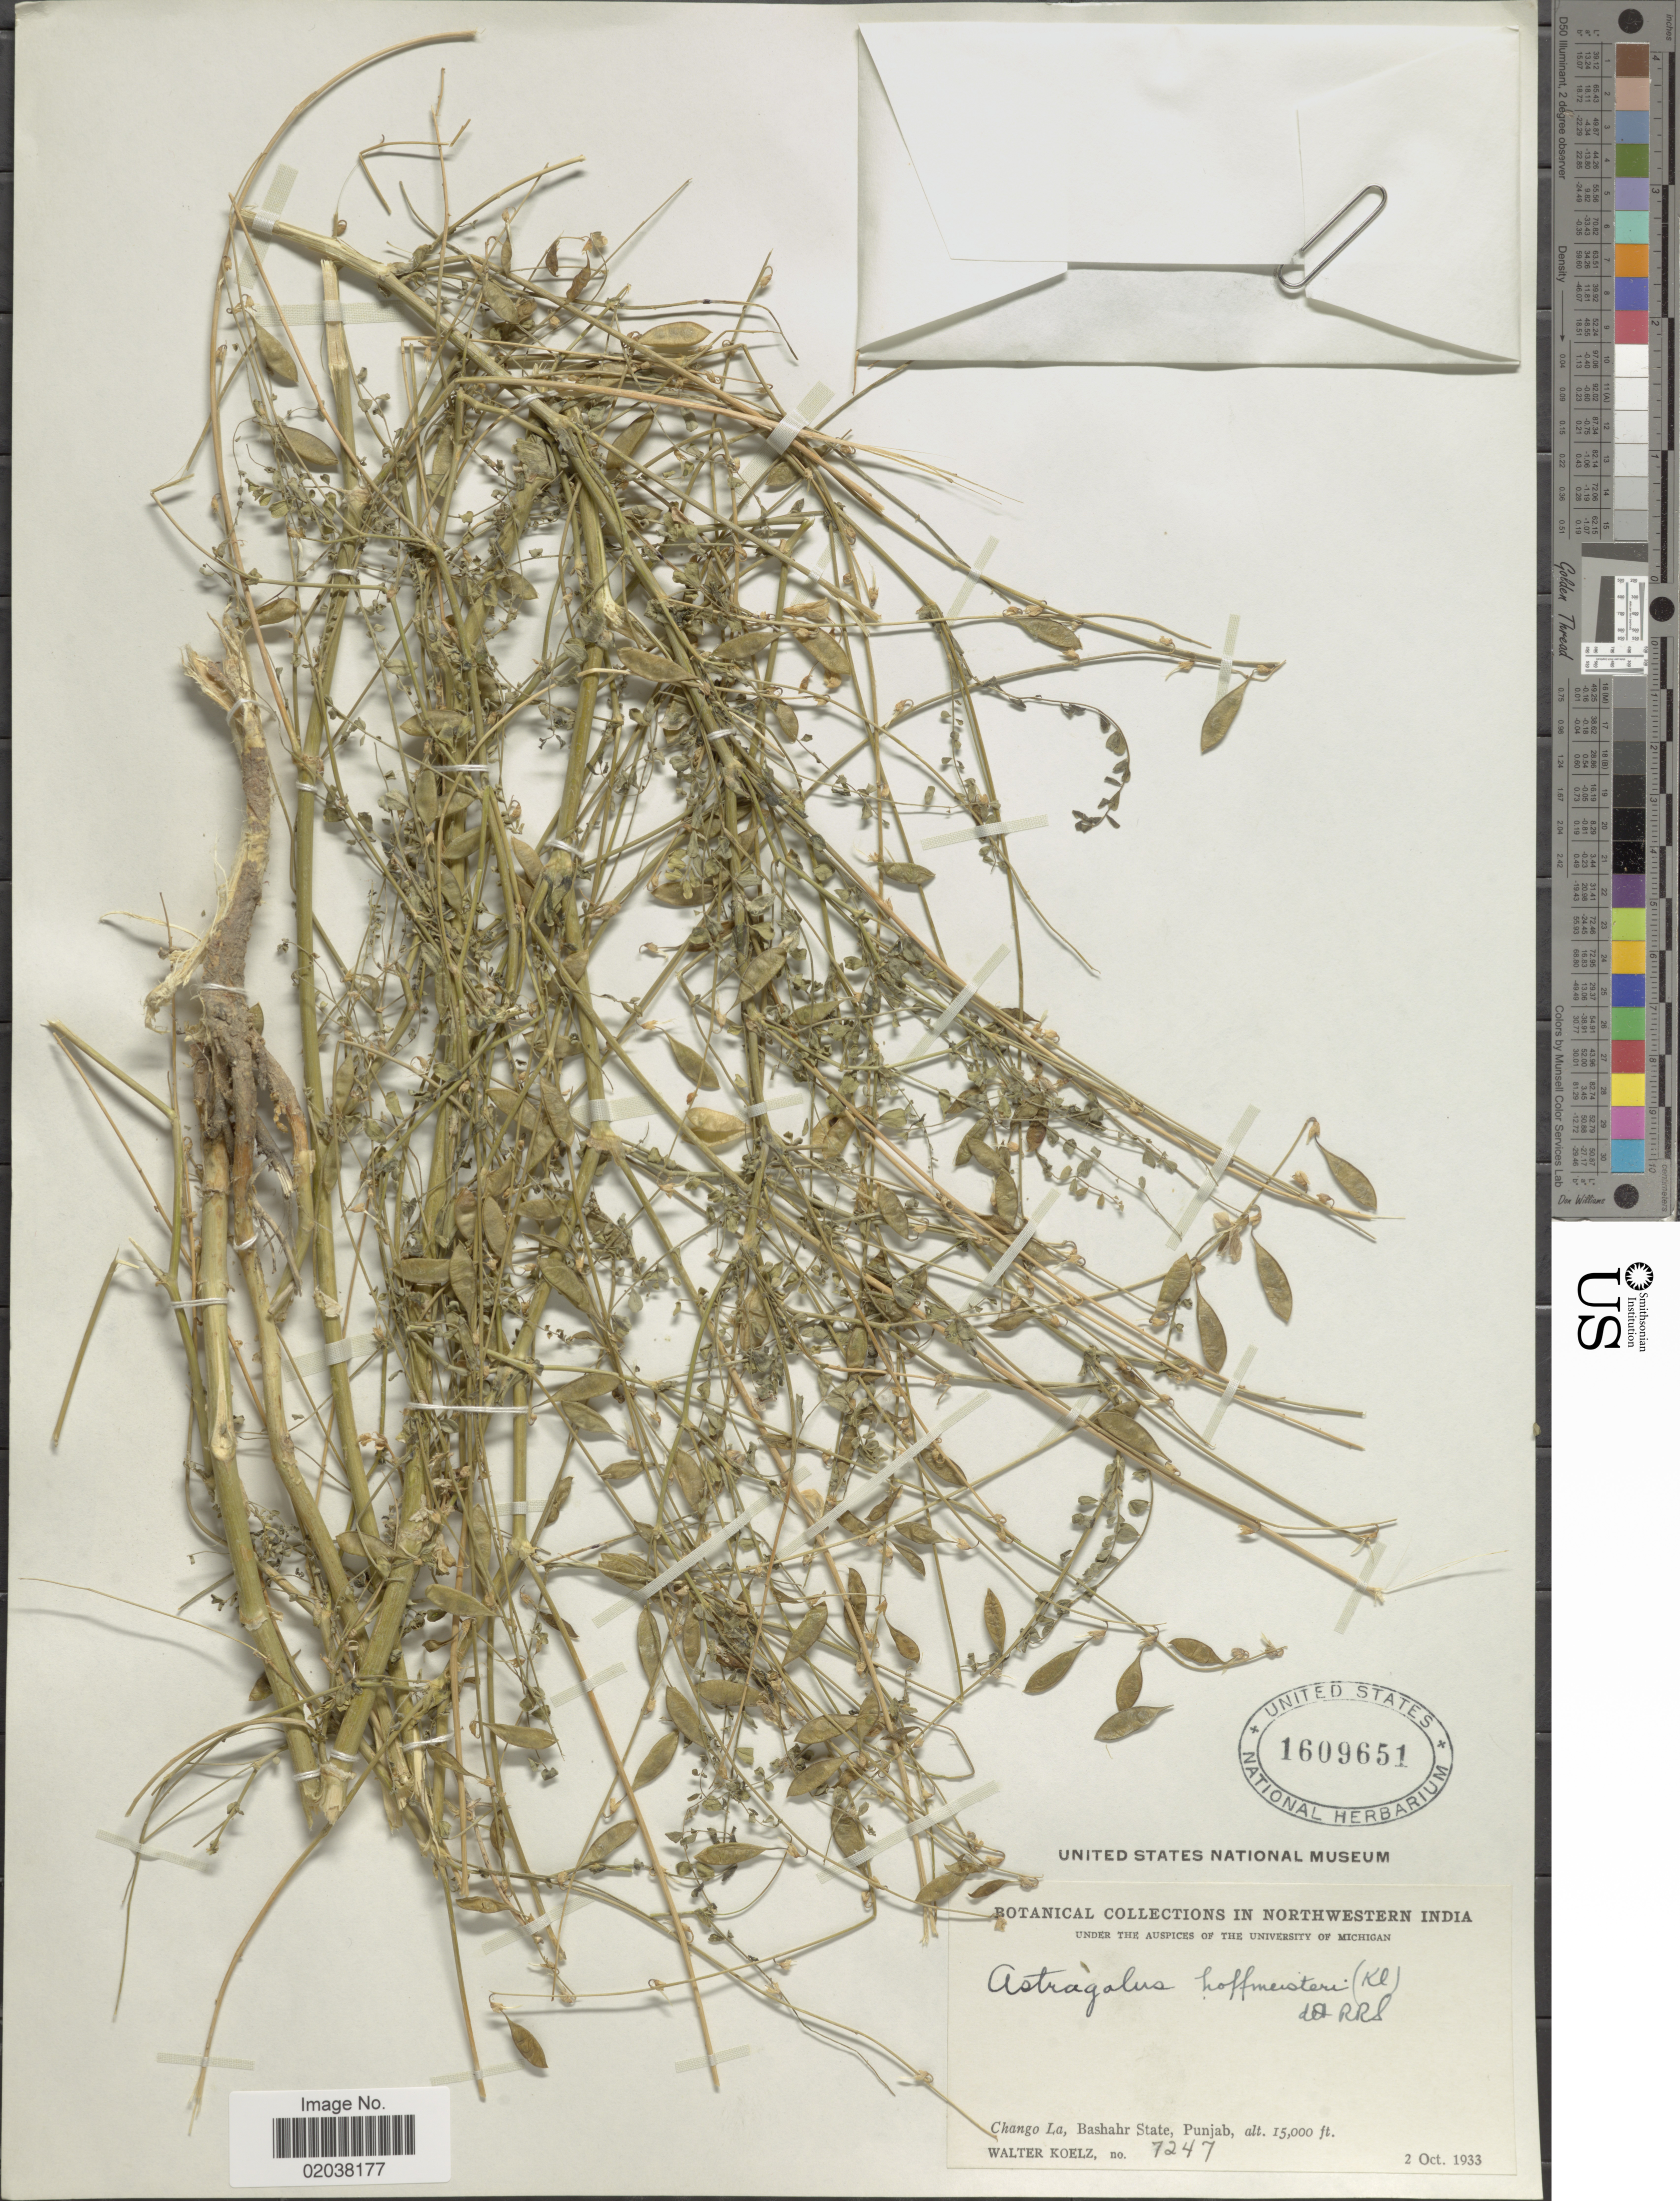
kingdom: Plantae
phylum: Tracheophyta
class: Magnoliopsida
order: Fabales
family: Fabaceae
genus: Astragalus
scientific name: Astragalus hoffmeisteri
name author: (Klotzsch) Ali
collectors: W. N. Koelz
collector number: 7247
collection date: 1933-10-02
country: India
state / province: Punjab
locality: Northwestern India, Chango La, Bashahr State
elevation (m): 4572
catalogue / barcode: US 1609651